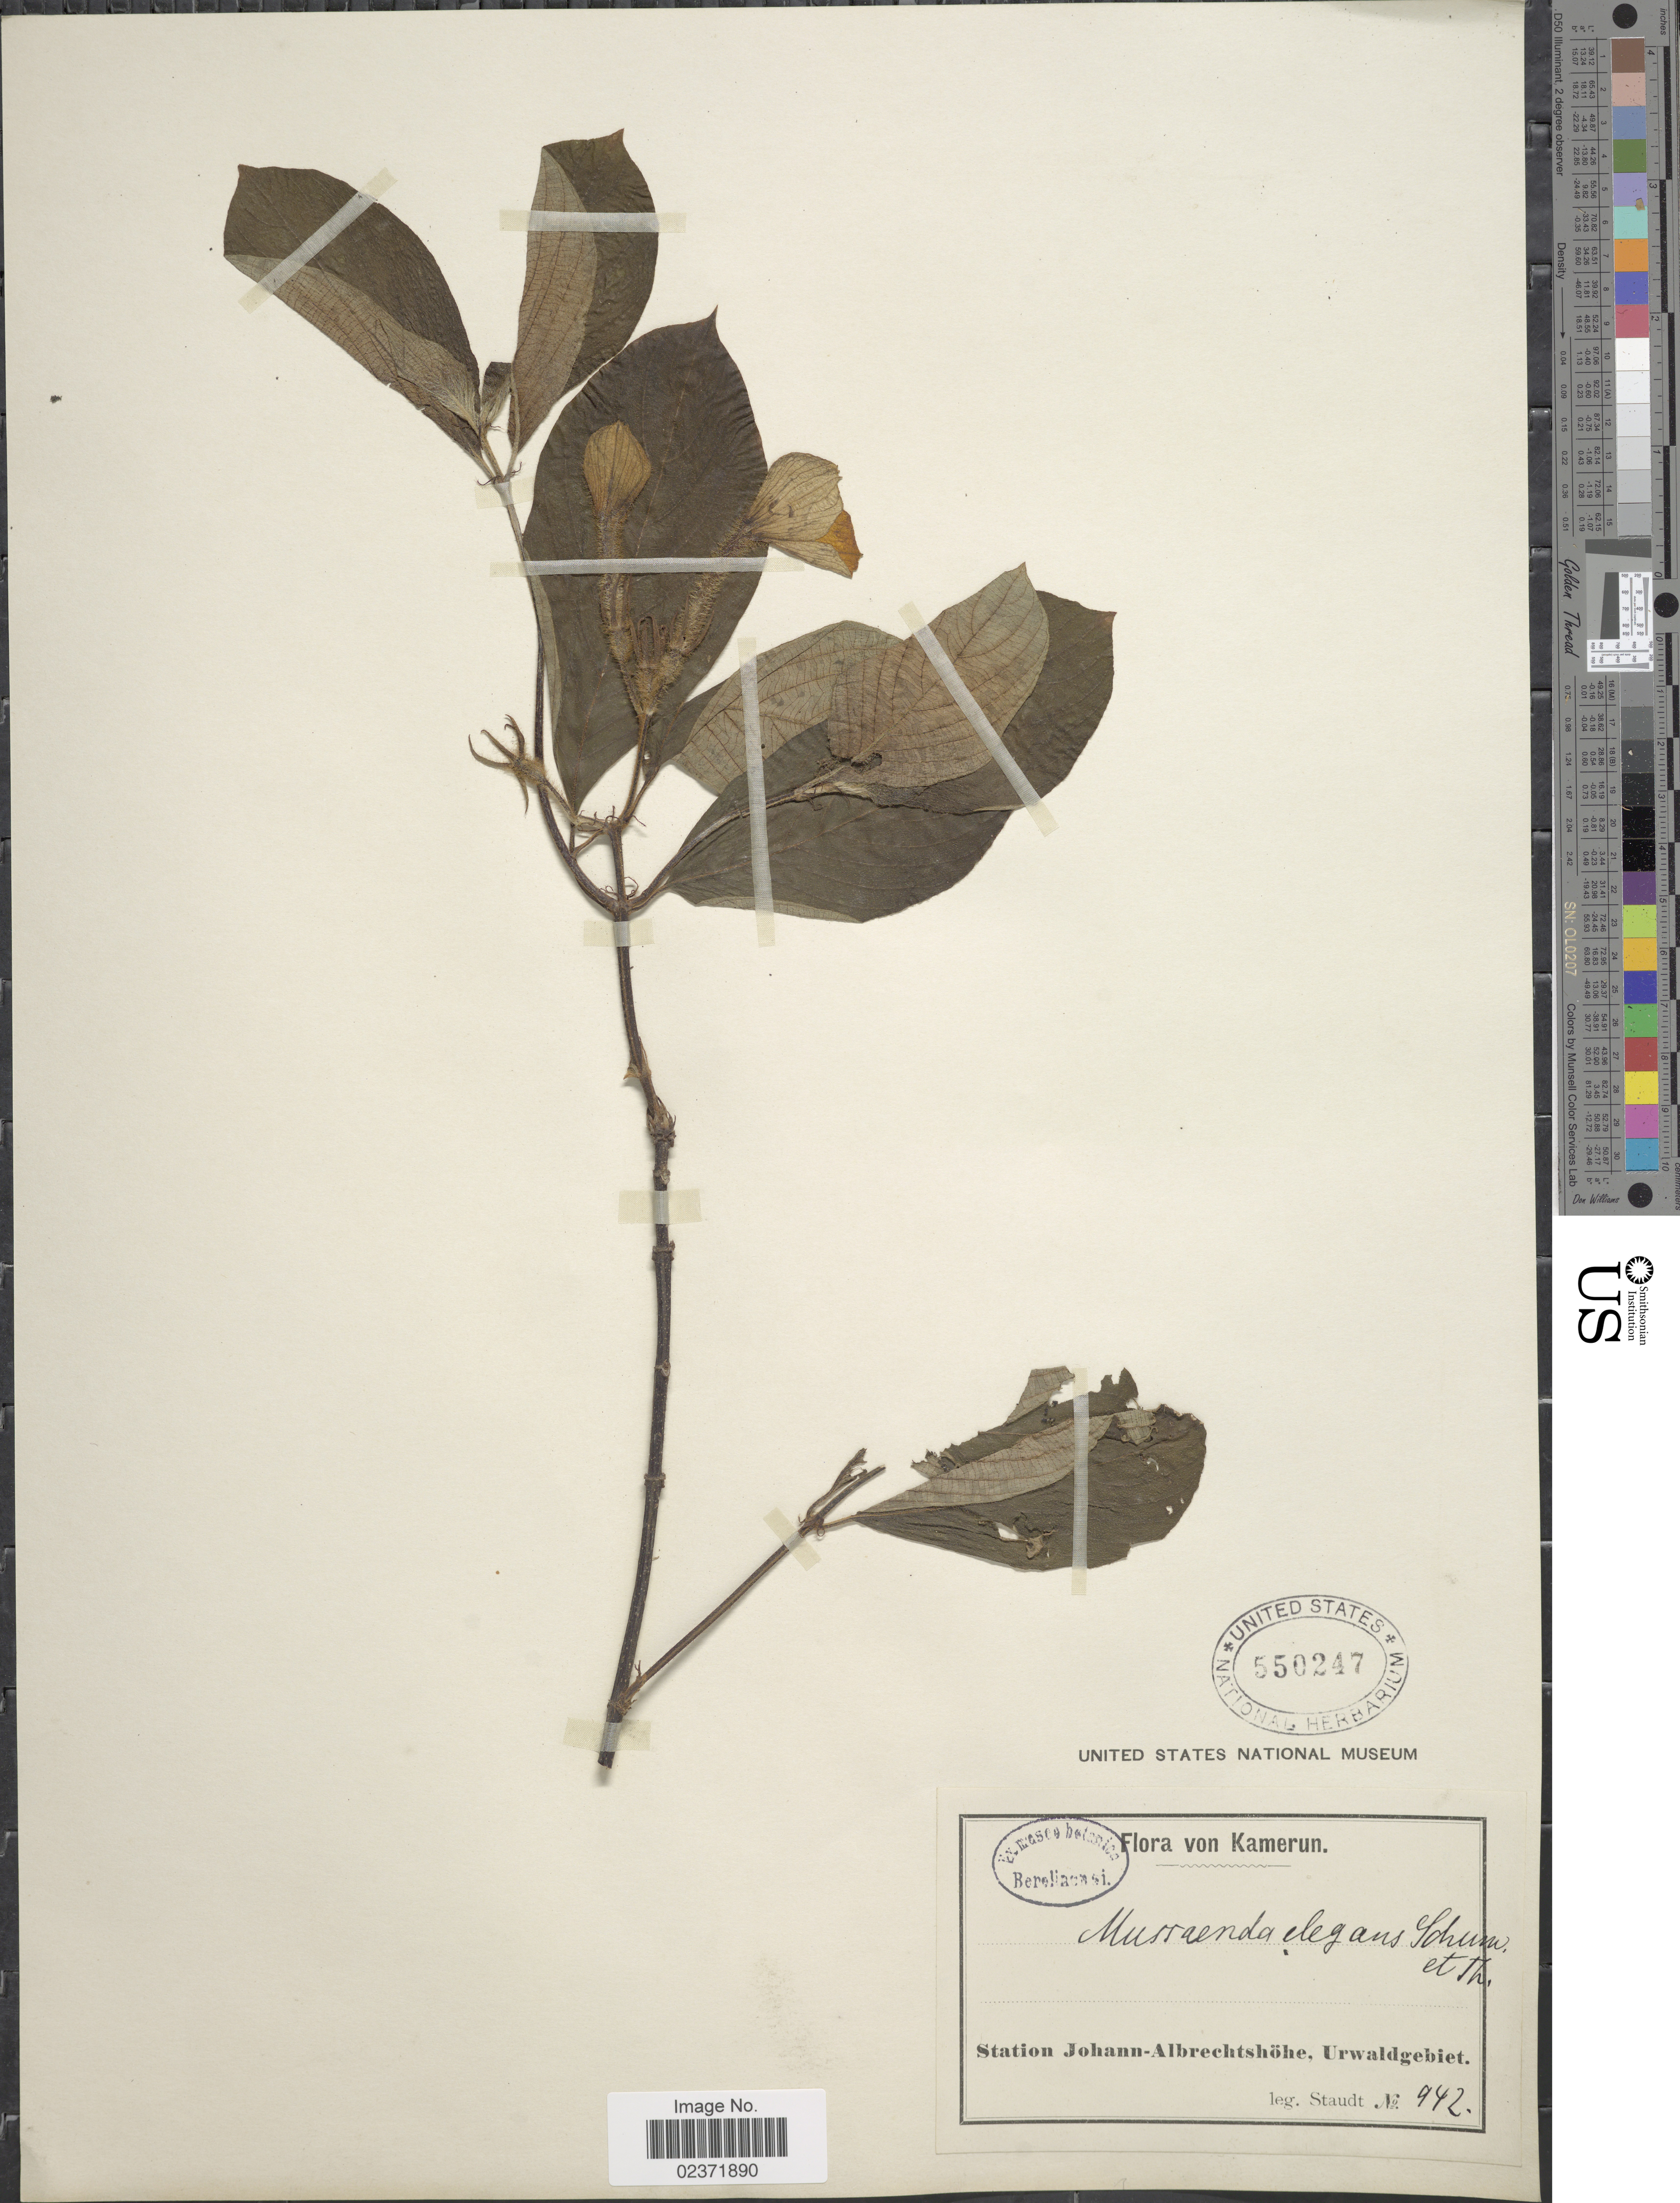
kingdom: Plantae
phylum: Tracheophyta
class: Magnoliopsida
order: Gentianales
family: Rubiaceae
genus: Mussaenda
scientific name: Mussaenda elegans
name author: Schumach. & Thonn.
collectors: -. Staudt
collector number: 942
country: Cameroon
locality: Kamerun, Station Johann-Albrechtshohe, Urwaldgebiet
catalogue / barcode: US 550247